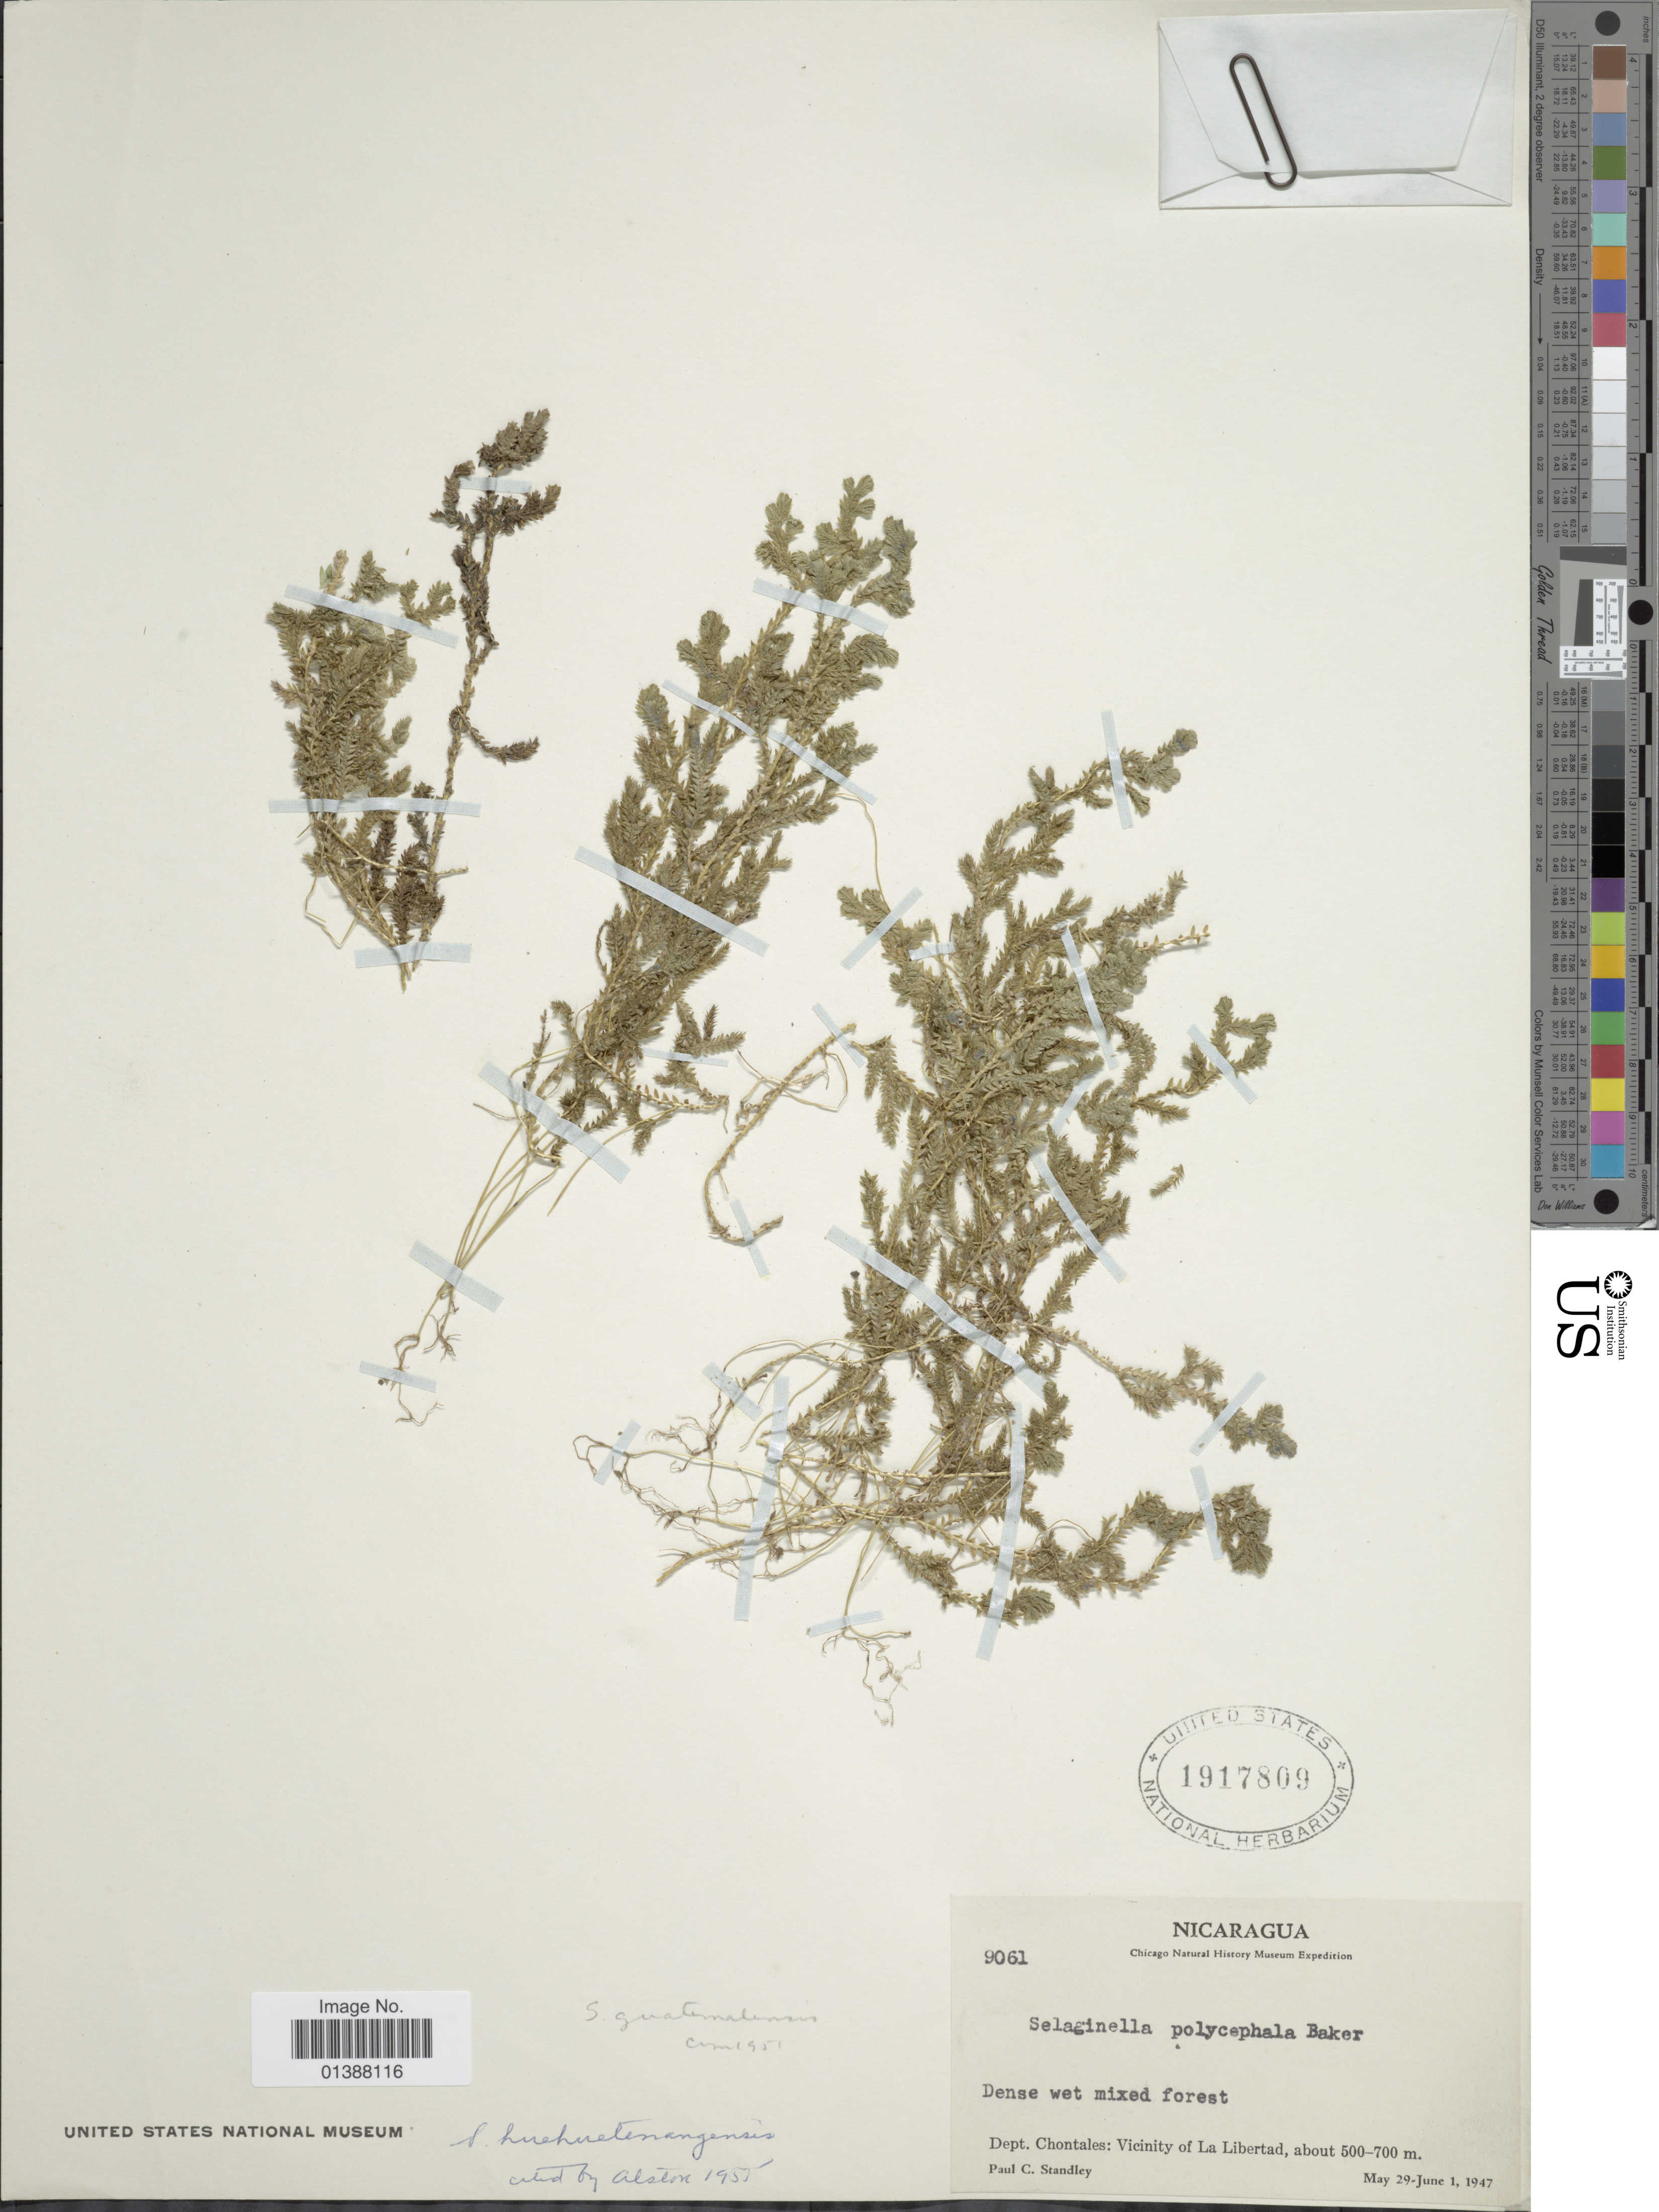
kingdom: Plantae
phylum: Tracheophyta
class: Lycopodiopsida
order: Selaginellales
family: Selaginellaceae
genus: Selaginella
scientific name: Selaginella huehuetenangensis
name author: Hieron.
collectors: P. C. Standley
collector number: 9061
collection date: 1947-05-29/1947-06-01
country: Nicaragua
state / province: Chontales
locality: Dept. Chontales: Vicinity of La Libertad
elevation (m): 500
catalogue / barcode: US 1917809